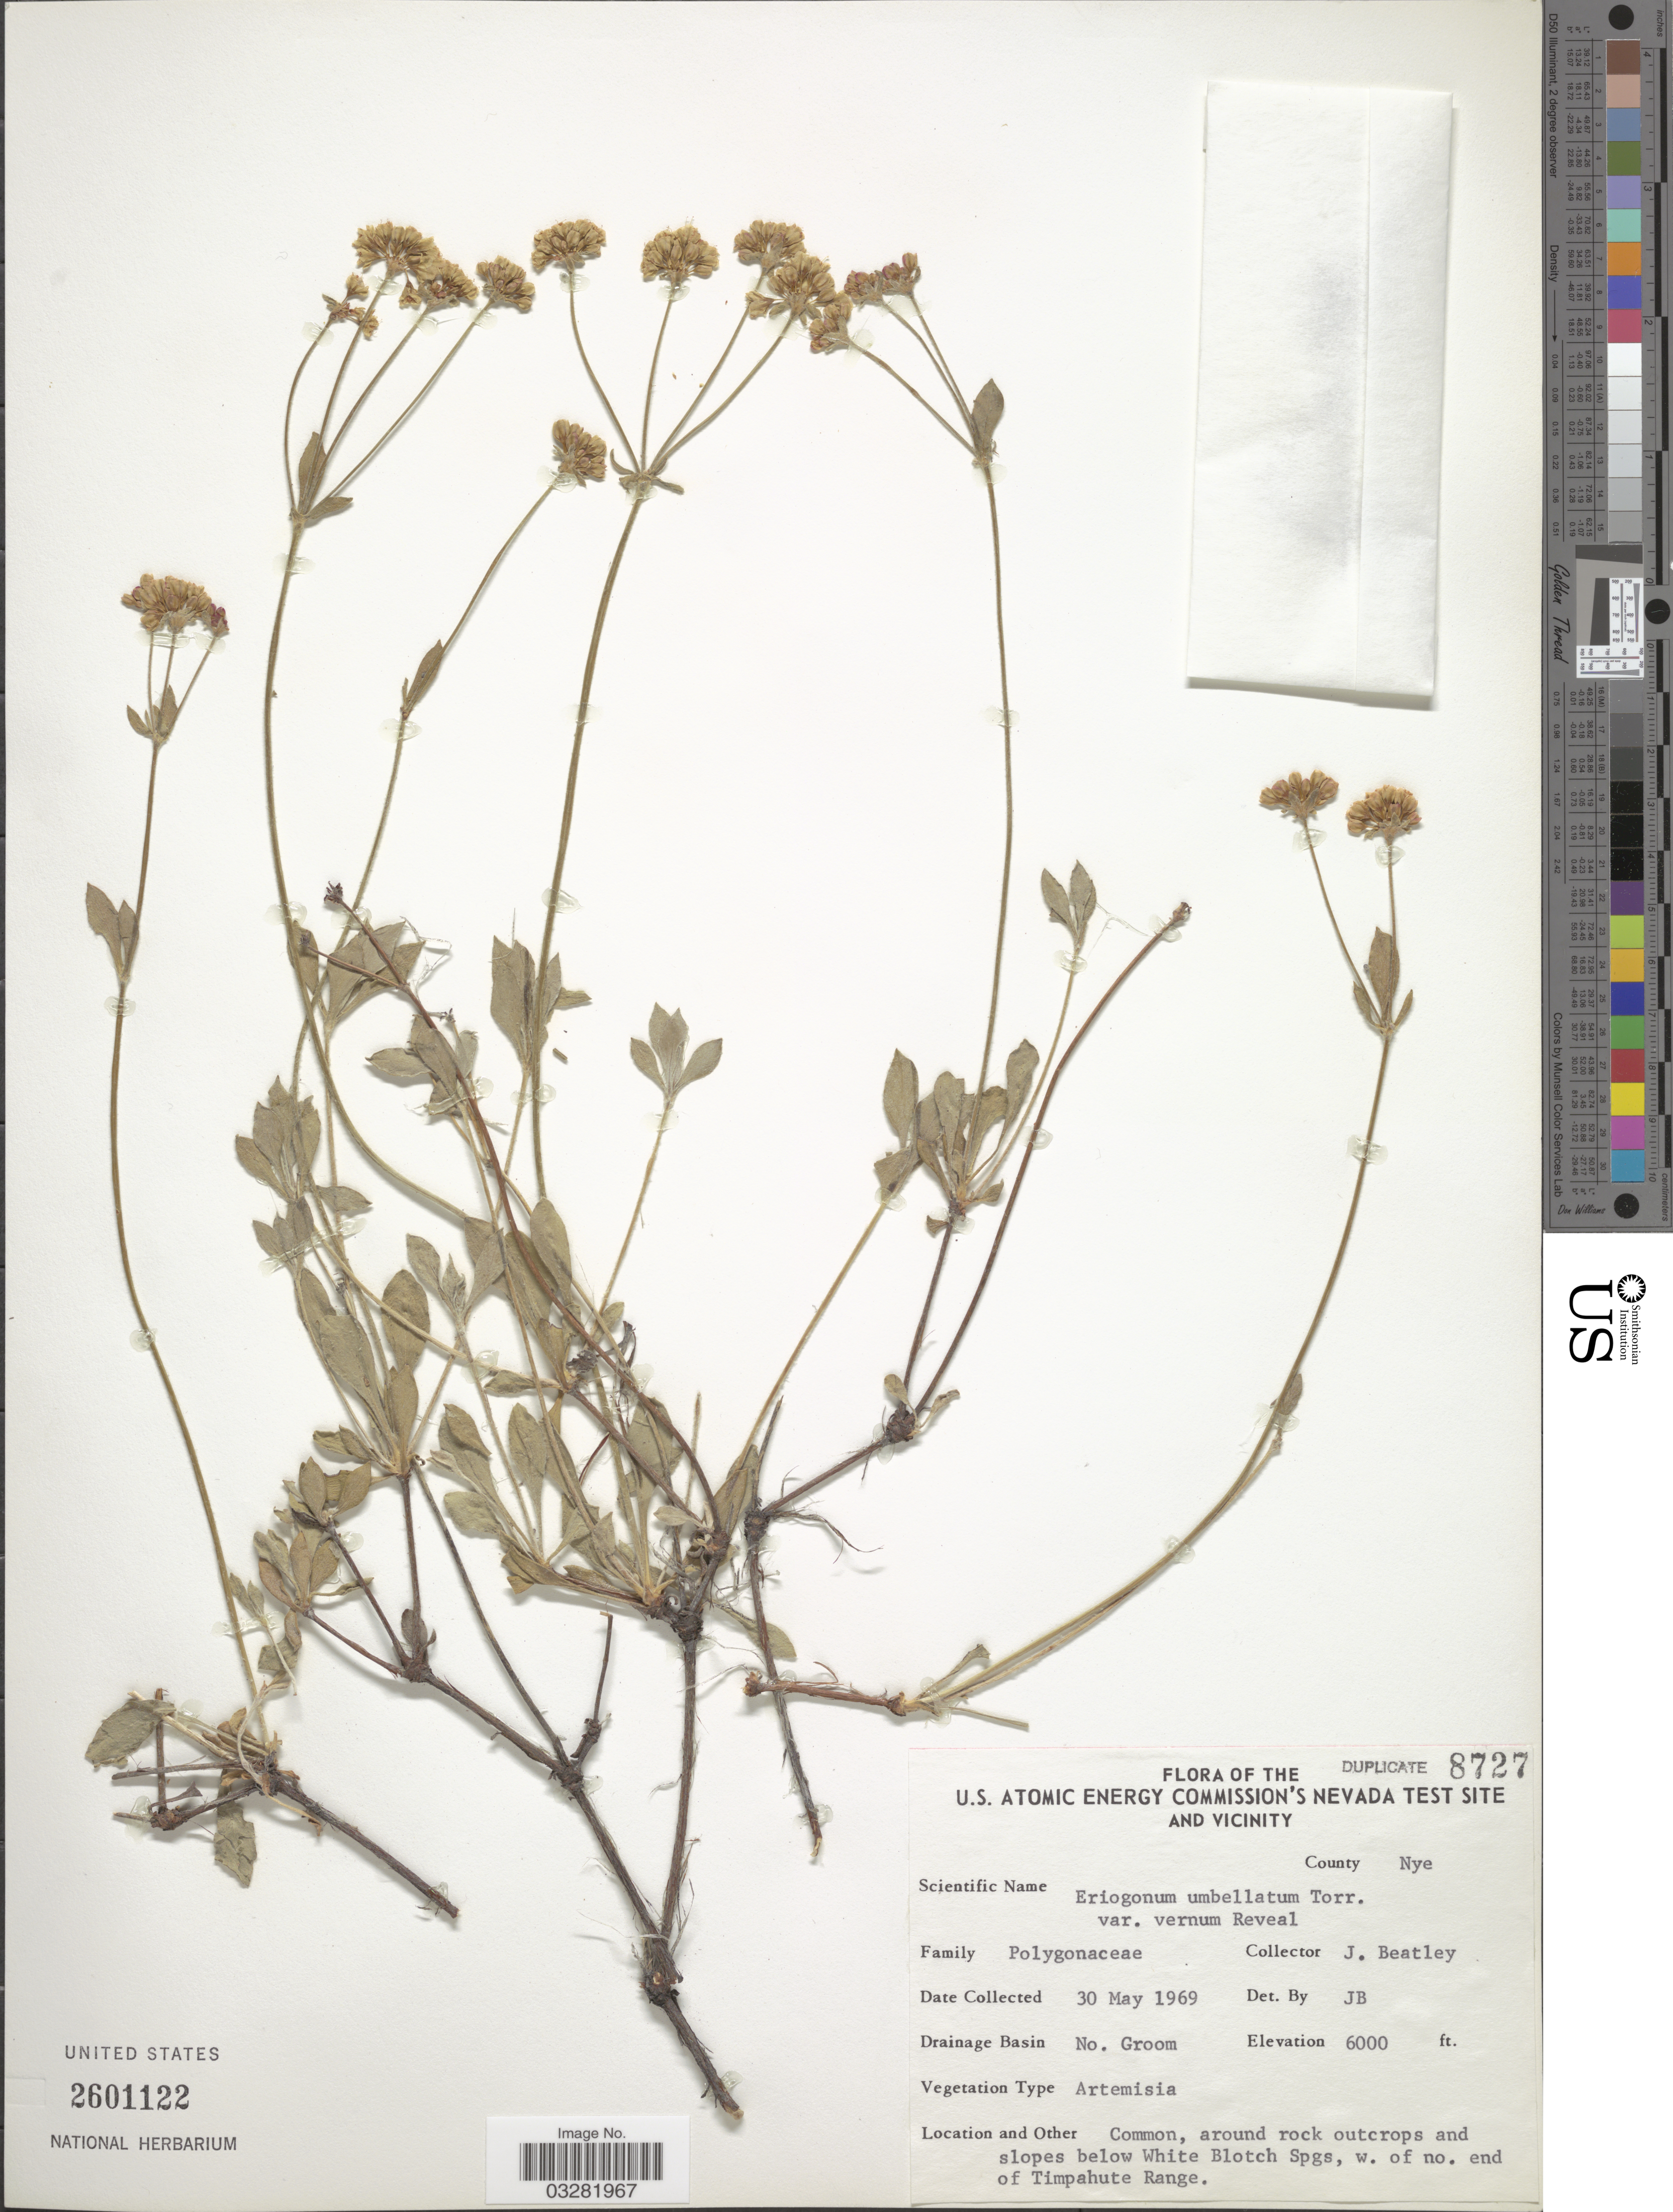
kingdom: Plantae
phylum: Tracheophyta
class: Magnoliopsida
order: Caryophyllales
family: Polygonaceae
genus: Eriogonum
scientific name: Eriogonum umbellatum var. vernum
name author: Reveal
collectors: J. C. Beatley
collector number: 8727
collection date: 1969-05-30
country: United States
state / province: Nevada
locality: The U.S. Atomic Energy Commission's Nevada Test Site and Vicinity. County Nye. Drainage Basin No. Groom. Common, around rock outcrops and slopes below White Blotch Spgs, w. of no. end of Timpahute Range.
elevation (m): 1829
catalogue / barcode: US 2601122